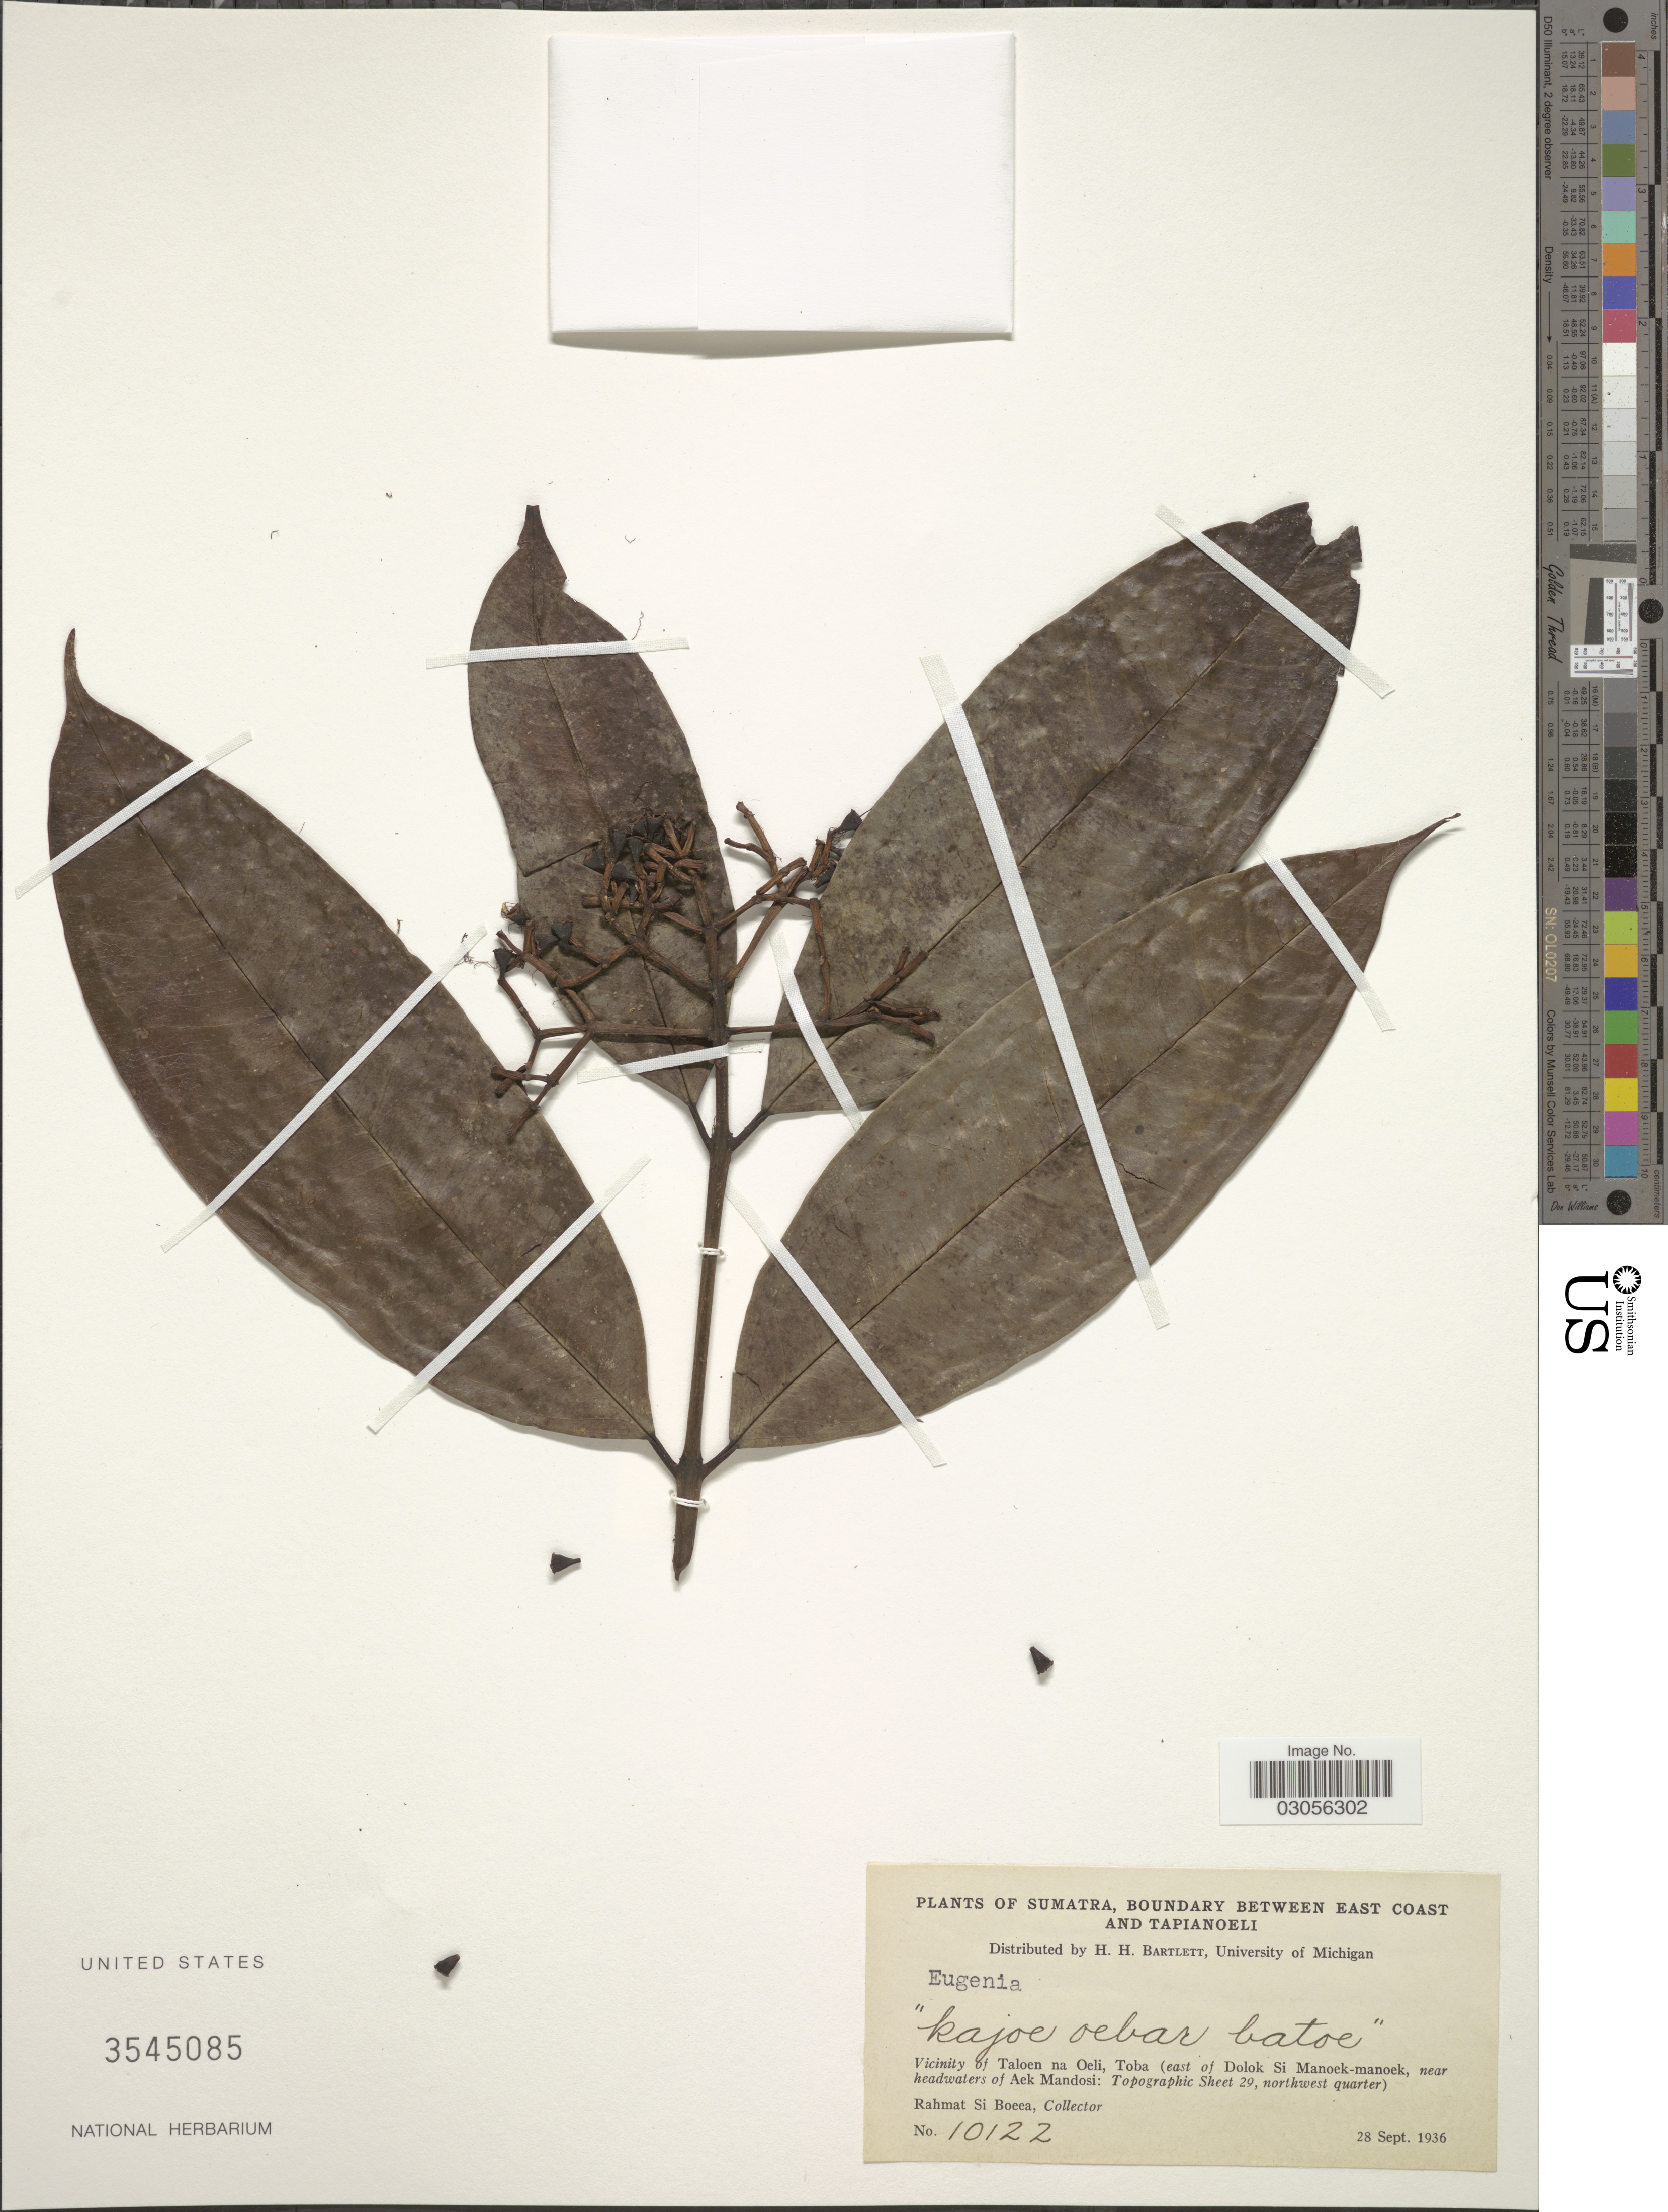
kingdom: Plantae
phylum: Tracheophyta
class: Magnoliopsida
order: Myrtales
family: Myrtaceae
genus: Syzygium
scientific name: Syzygium sp.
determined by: Strong, M. T., (US), Smithsonian Institution - National Museum of Natural History (UNITED STATES)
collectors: Rahmat Si Boeea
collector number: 10122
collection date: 1936-09-28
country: Indonesia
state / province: Sumatra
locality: Sumatra, Boundary between East Coast and Tapianoeli. Vicinity of Taloen na Oeli, Toba (east of Dolok Si Manoek-manoek, near headwaters of Aek Mandosi: Topographic Sheet 29, northwest quarter).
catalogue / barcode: US 3545085